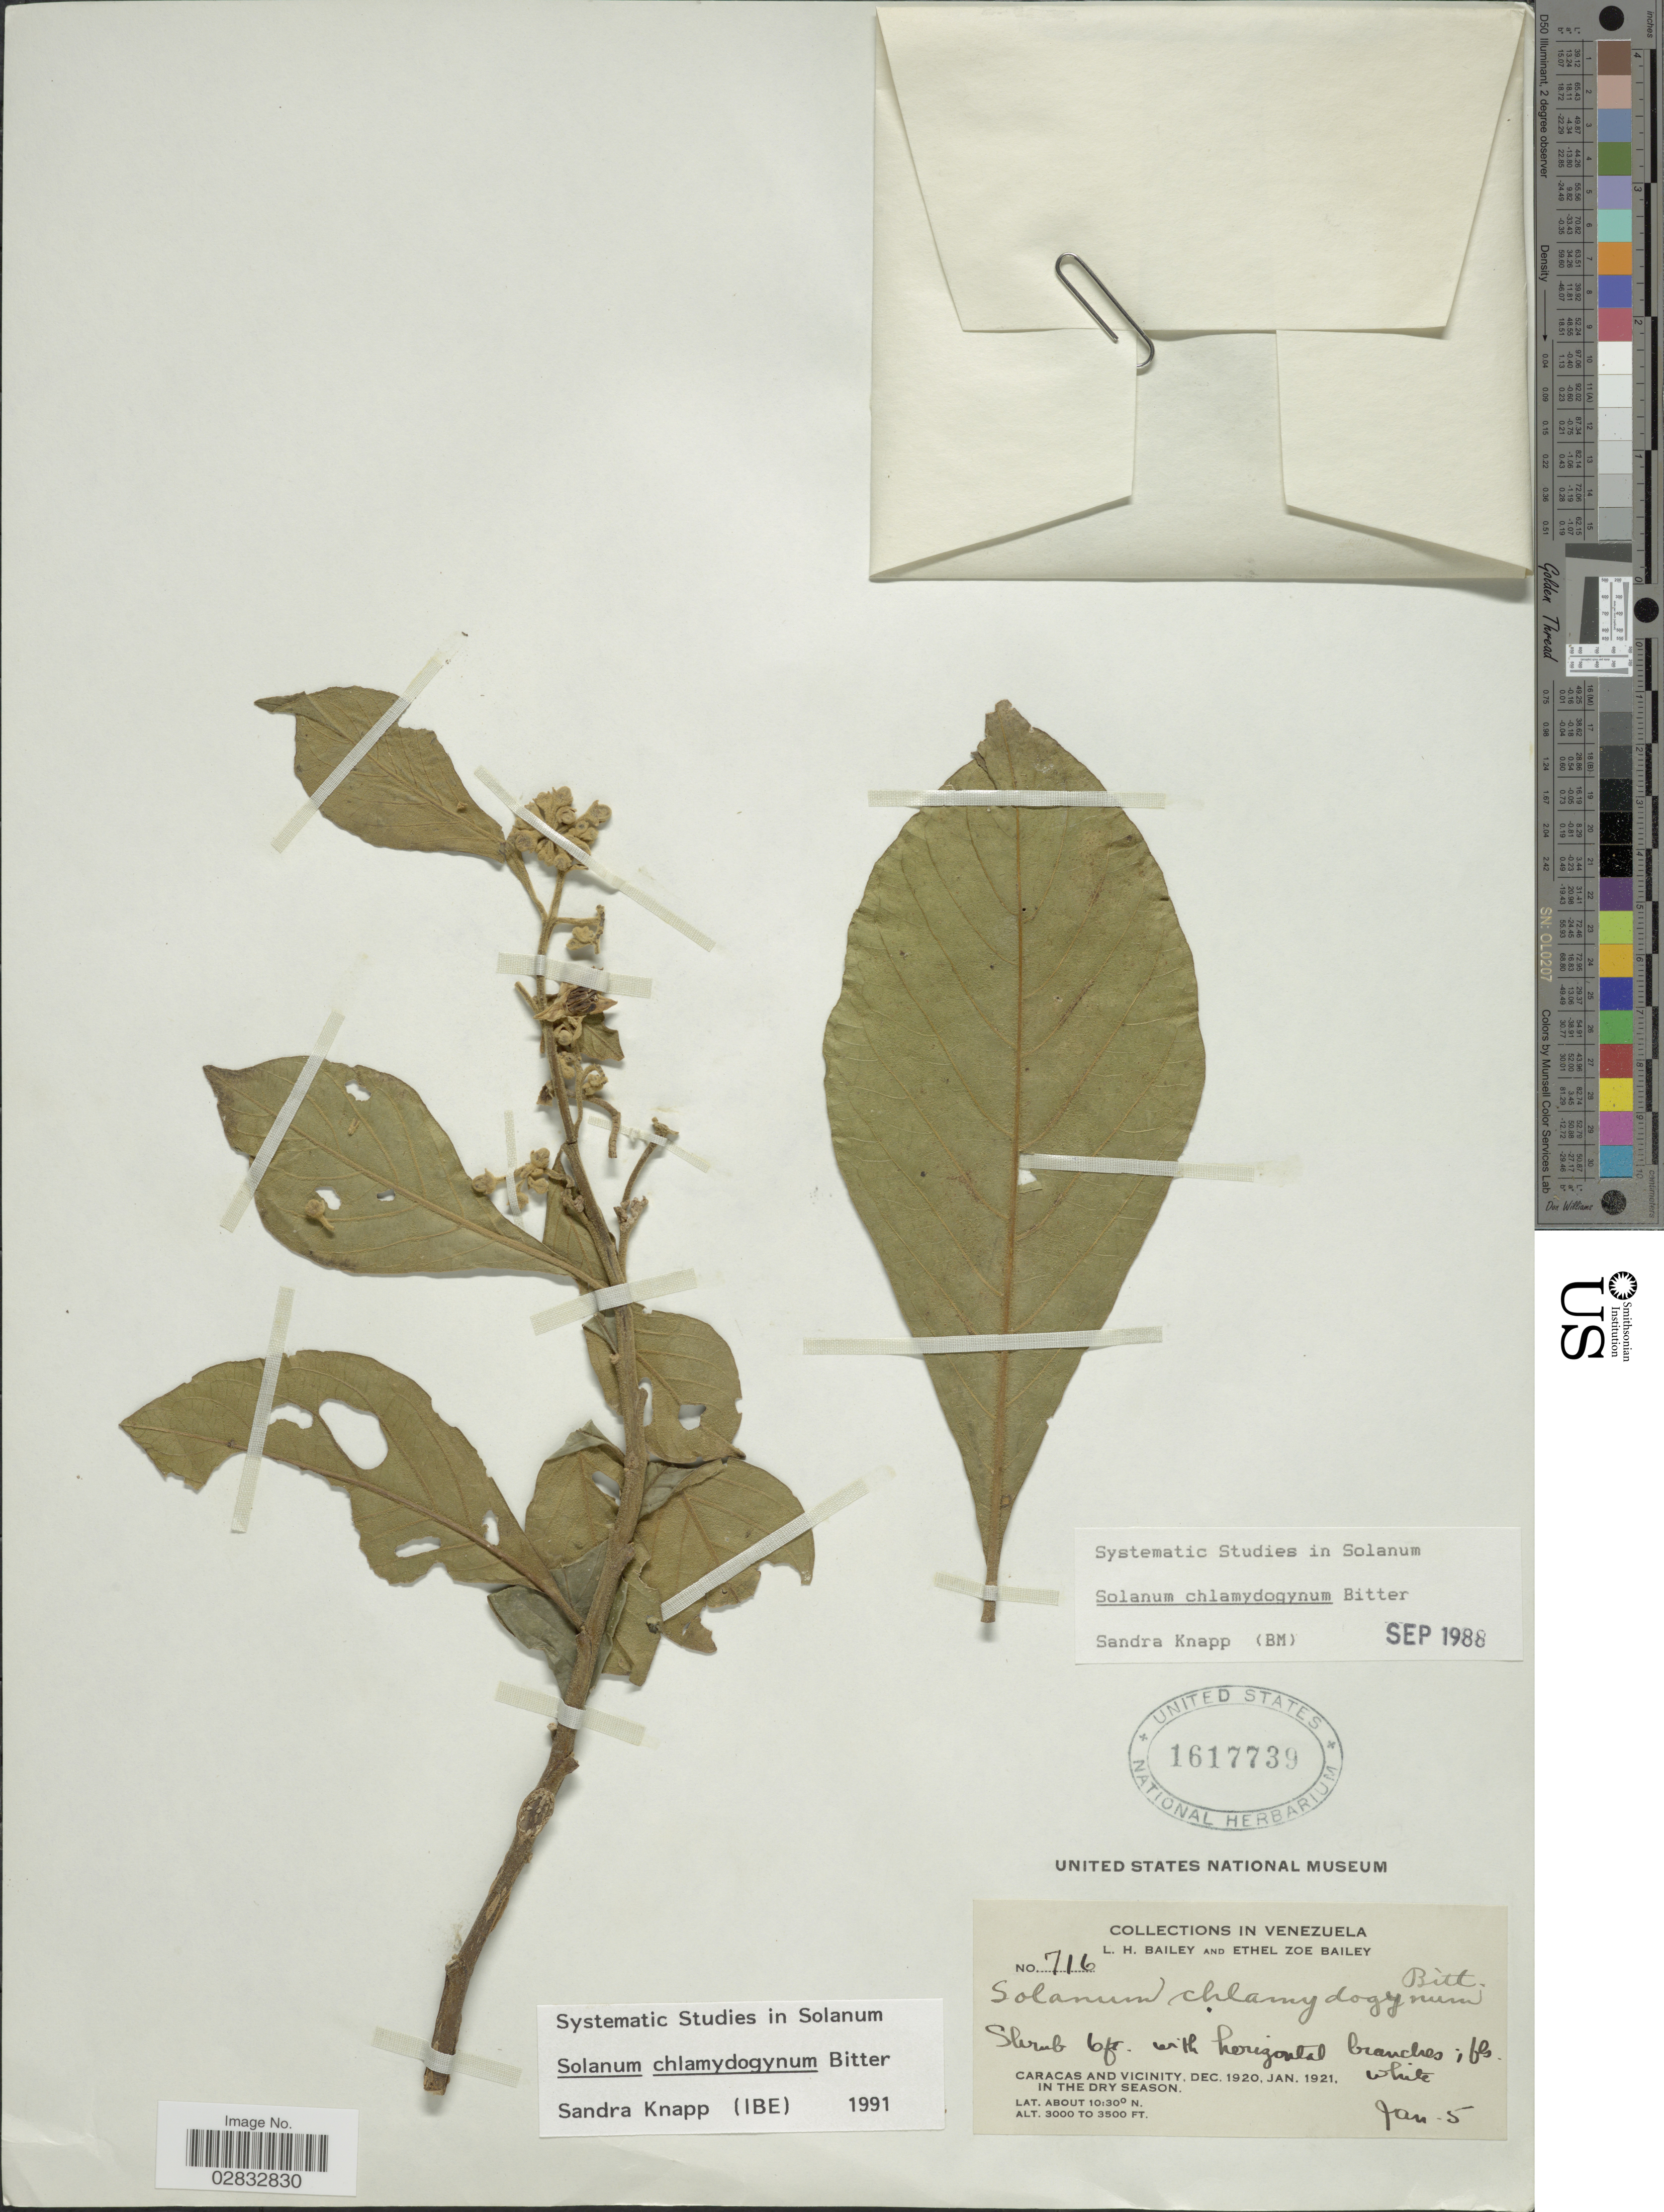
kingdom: Plantae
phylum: Tracheophyta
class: Magnoliopsida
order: Solanales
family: Solanaceae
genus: Solanum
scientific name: Solanum chlamydogynum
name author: Bitter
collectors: L. H. Bailey & E. Z. Bailey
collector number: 716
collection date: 1921-01-05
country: Venezuela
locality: Caracas and Vicinity.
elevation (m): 914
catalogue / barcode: US 1617739